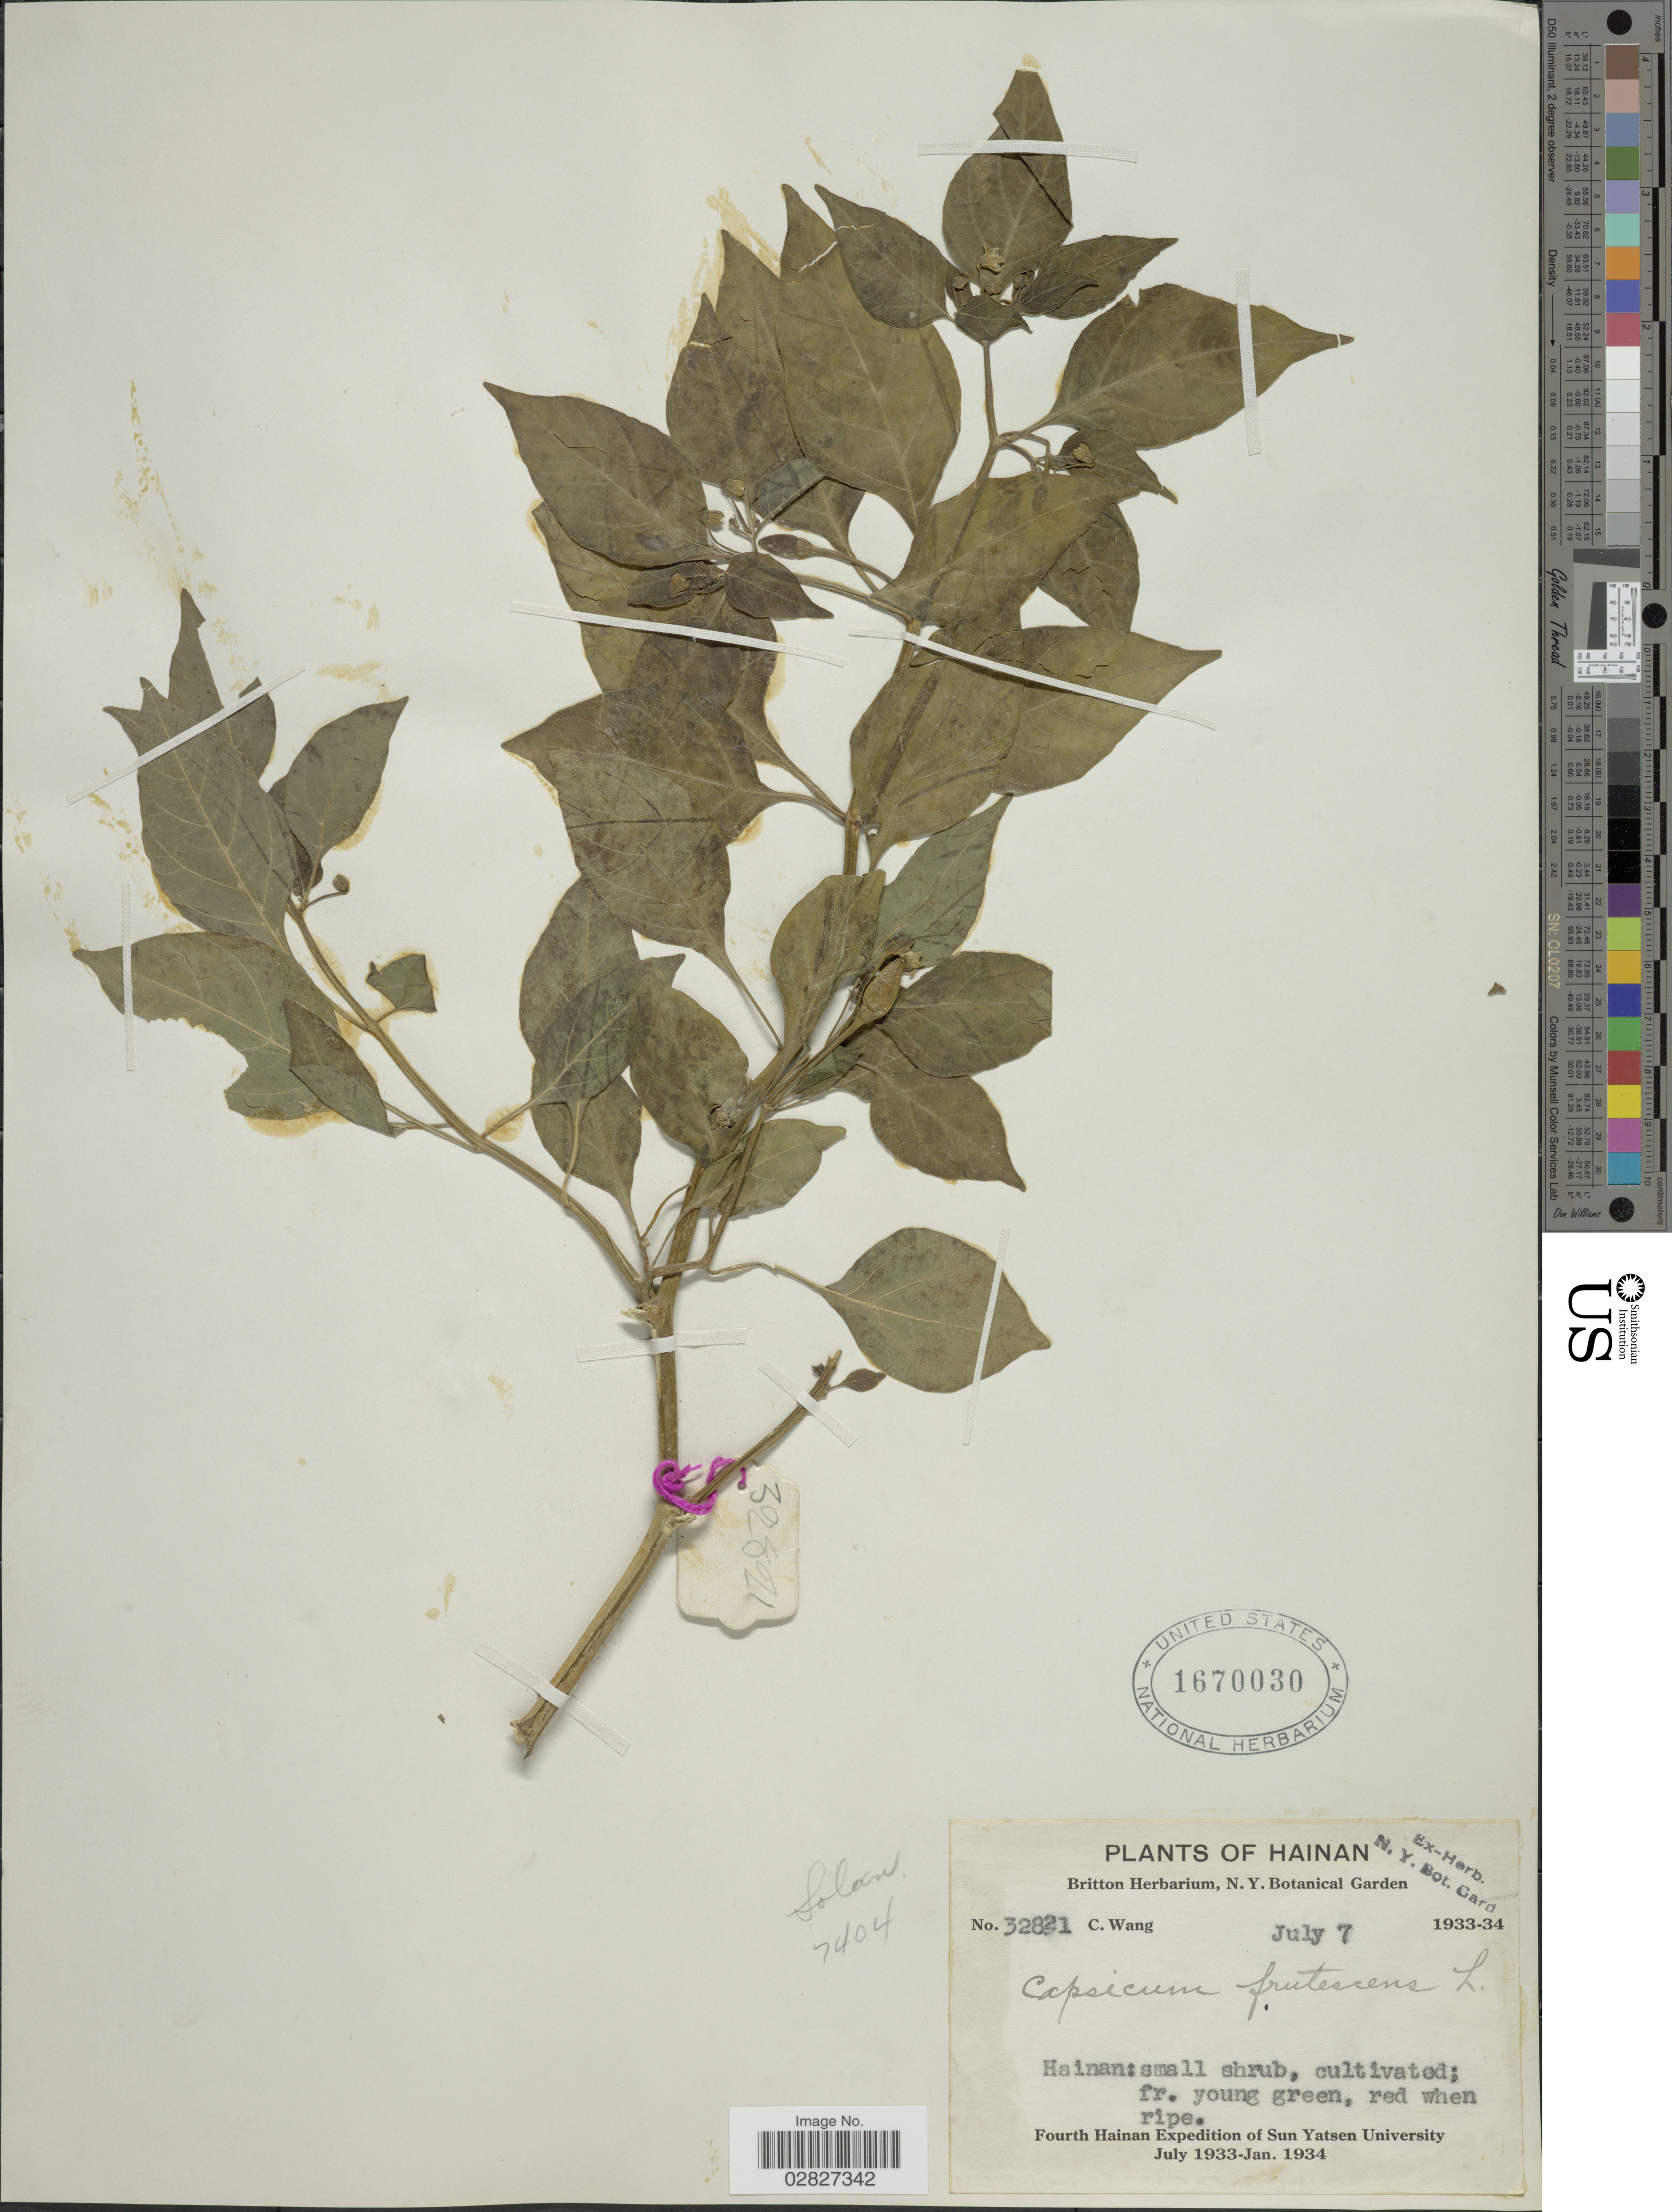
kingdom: Plantae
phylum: Tracheophyta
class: Magnoliopsida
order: Solanales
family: Solanaceae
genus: Capsicum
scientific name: Capsicum frutescens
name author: L.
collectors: C. Wang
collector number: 32821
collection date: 1933-07-07/1934-07-07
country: China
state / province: Hainan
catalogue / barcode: US 1670030